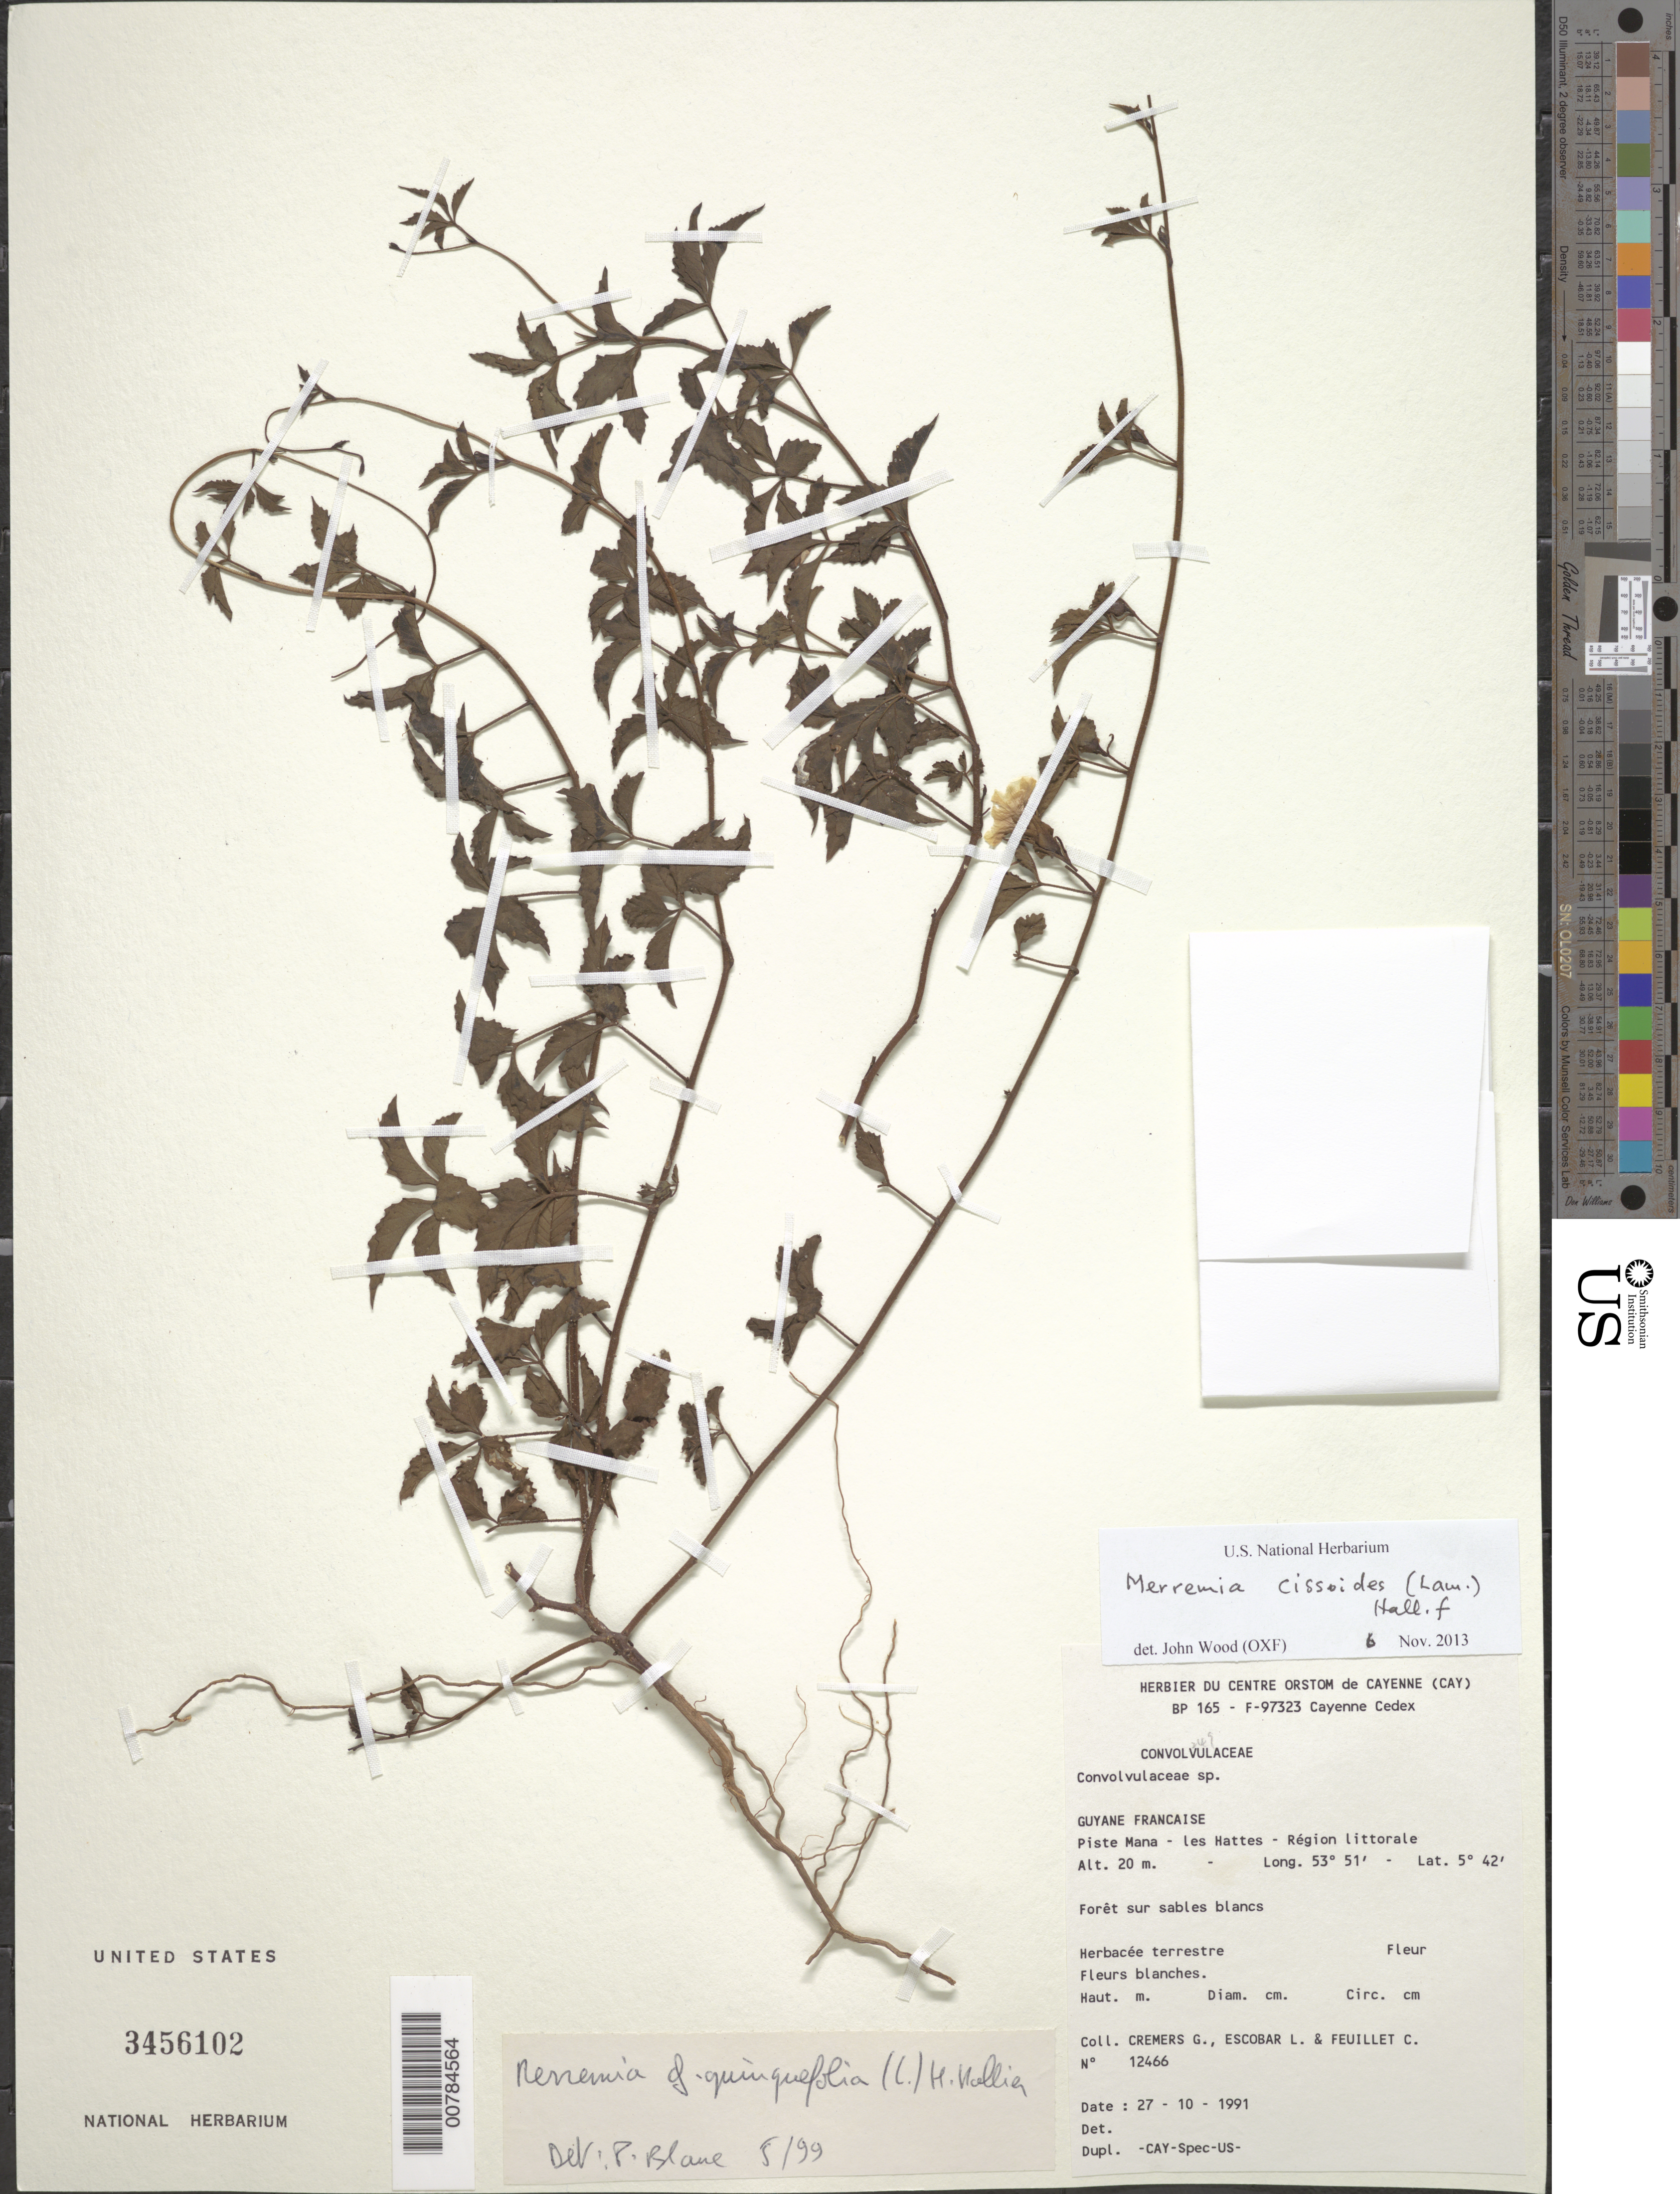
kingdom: Plantae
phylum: Tracheophyta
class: Magnoliopsida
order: Solanales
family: Convolvulaceae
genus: Distimake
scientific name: Distimake cissoides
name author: (Lam.) A. R. Simões & Staples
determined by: Strong, Mark T., (BOT), Smithsonian Institution - National Museum of Natural History (UNITED STATES)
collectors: G. Cremers, L. Escobar & C. Feuillet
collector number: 12466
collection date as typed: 27-Oct-91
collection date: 1991-10-27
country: French Guiana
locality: Piste Mana, les Hattes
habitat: Forest on white sand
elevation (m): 20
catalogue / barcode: US 3456102